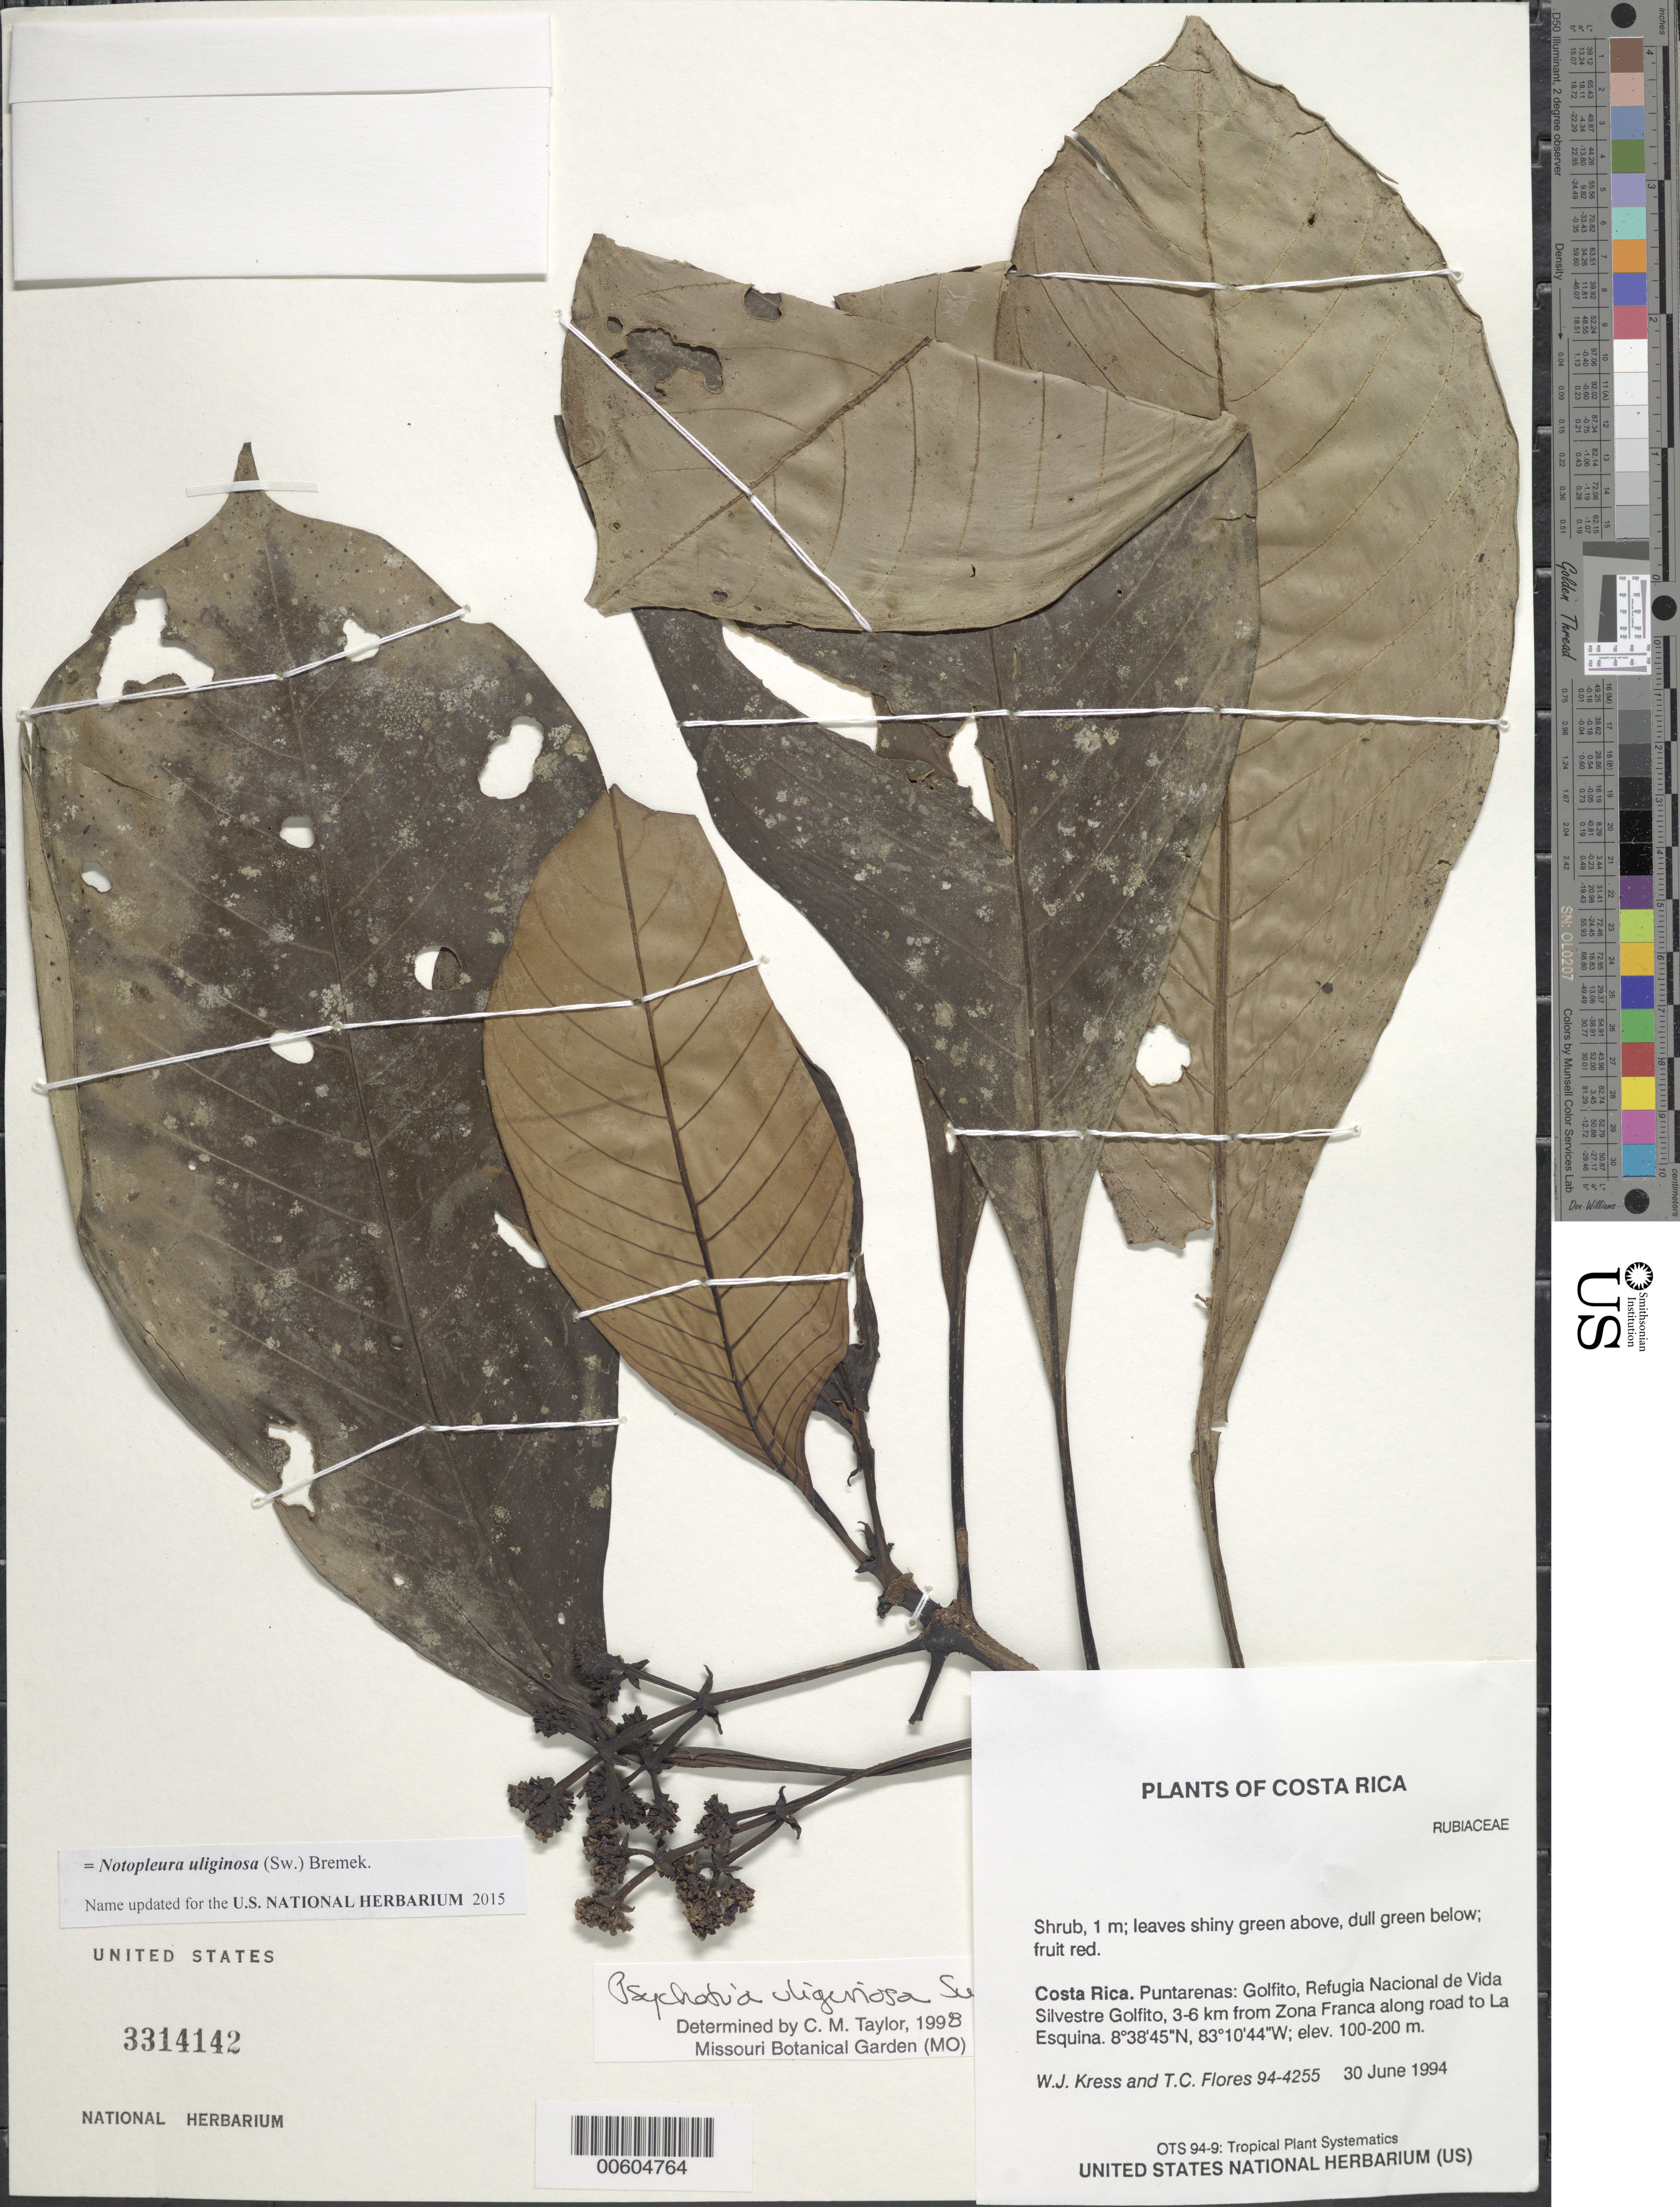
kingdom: Plantae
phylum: Tracheophyta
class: Magnoliopsida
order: Gentianales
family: Rubiaceae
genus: Psychotria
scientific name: Psychotria uliginosa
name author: Sw.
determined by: Taylor, Charlotte M.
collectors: W. J. Kress & T. C. Flores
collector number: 94-4255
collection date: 1994-06-30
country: Costa Rica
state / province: Puntarenas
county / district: Golfito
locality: Refugio Nacional de Vida Silvestre Golfito. 3-6 km from Zona Franca along road to La Esquina.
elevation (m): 100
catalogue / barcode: US 3314142